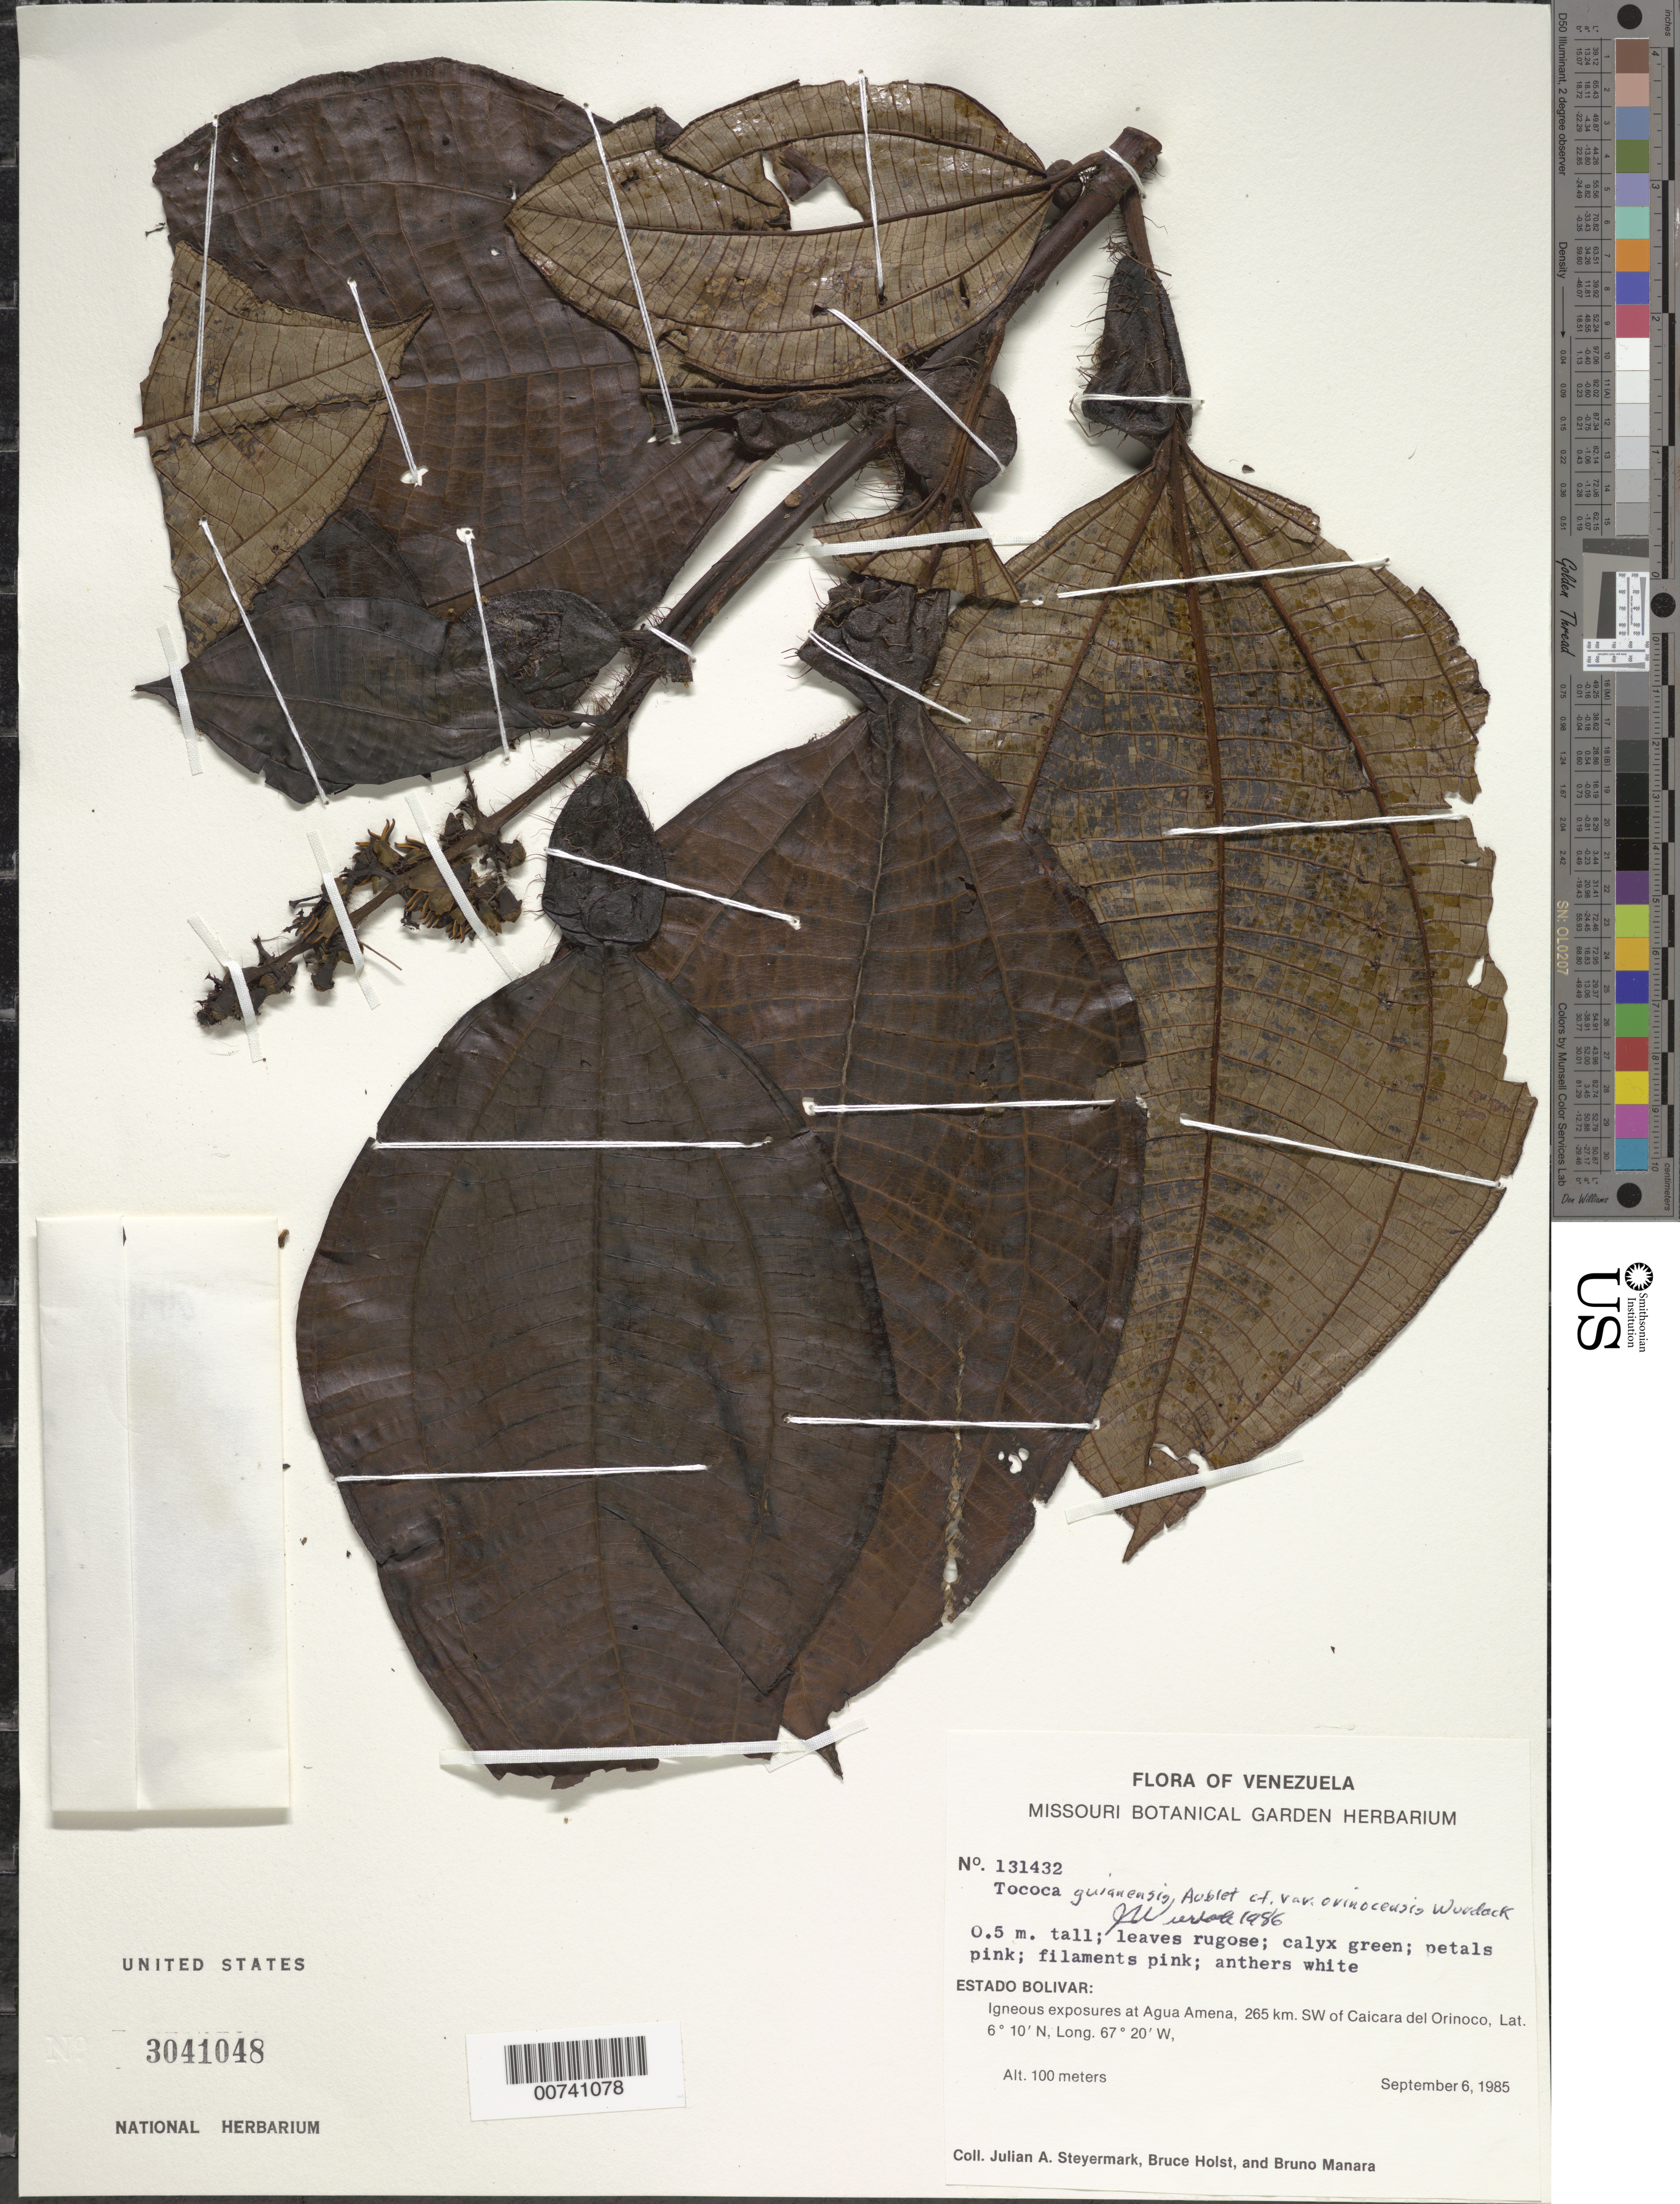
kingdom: Plantae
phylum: Tracheophyta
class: Magnoliopsida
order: Myrtales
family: Melastomataceae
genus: Tococa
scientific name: Tococa guianensis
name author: Aubl.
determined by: Wurdack, John J., (US), US (UNITED STATES)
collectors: J. Steyermark, B. Holst & B. Manara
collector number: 131432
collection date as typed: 6-Sep-85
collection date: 1985-09-06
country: Venezuela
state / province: Bolívar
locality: Agua Amena, 265 km SW of Caicara del Orinoco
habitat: Among igneous exposures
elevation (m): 100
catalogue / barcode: US 3041048